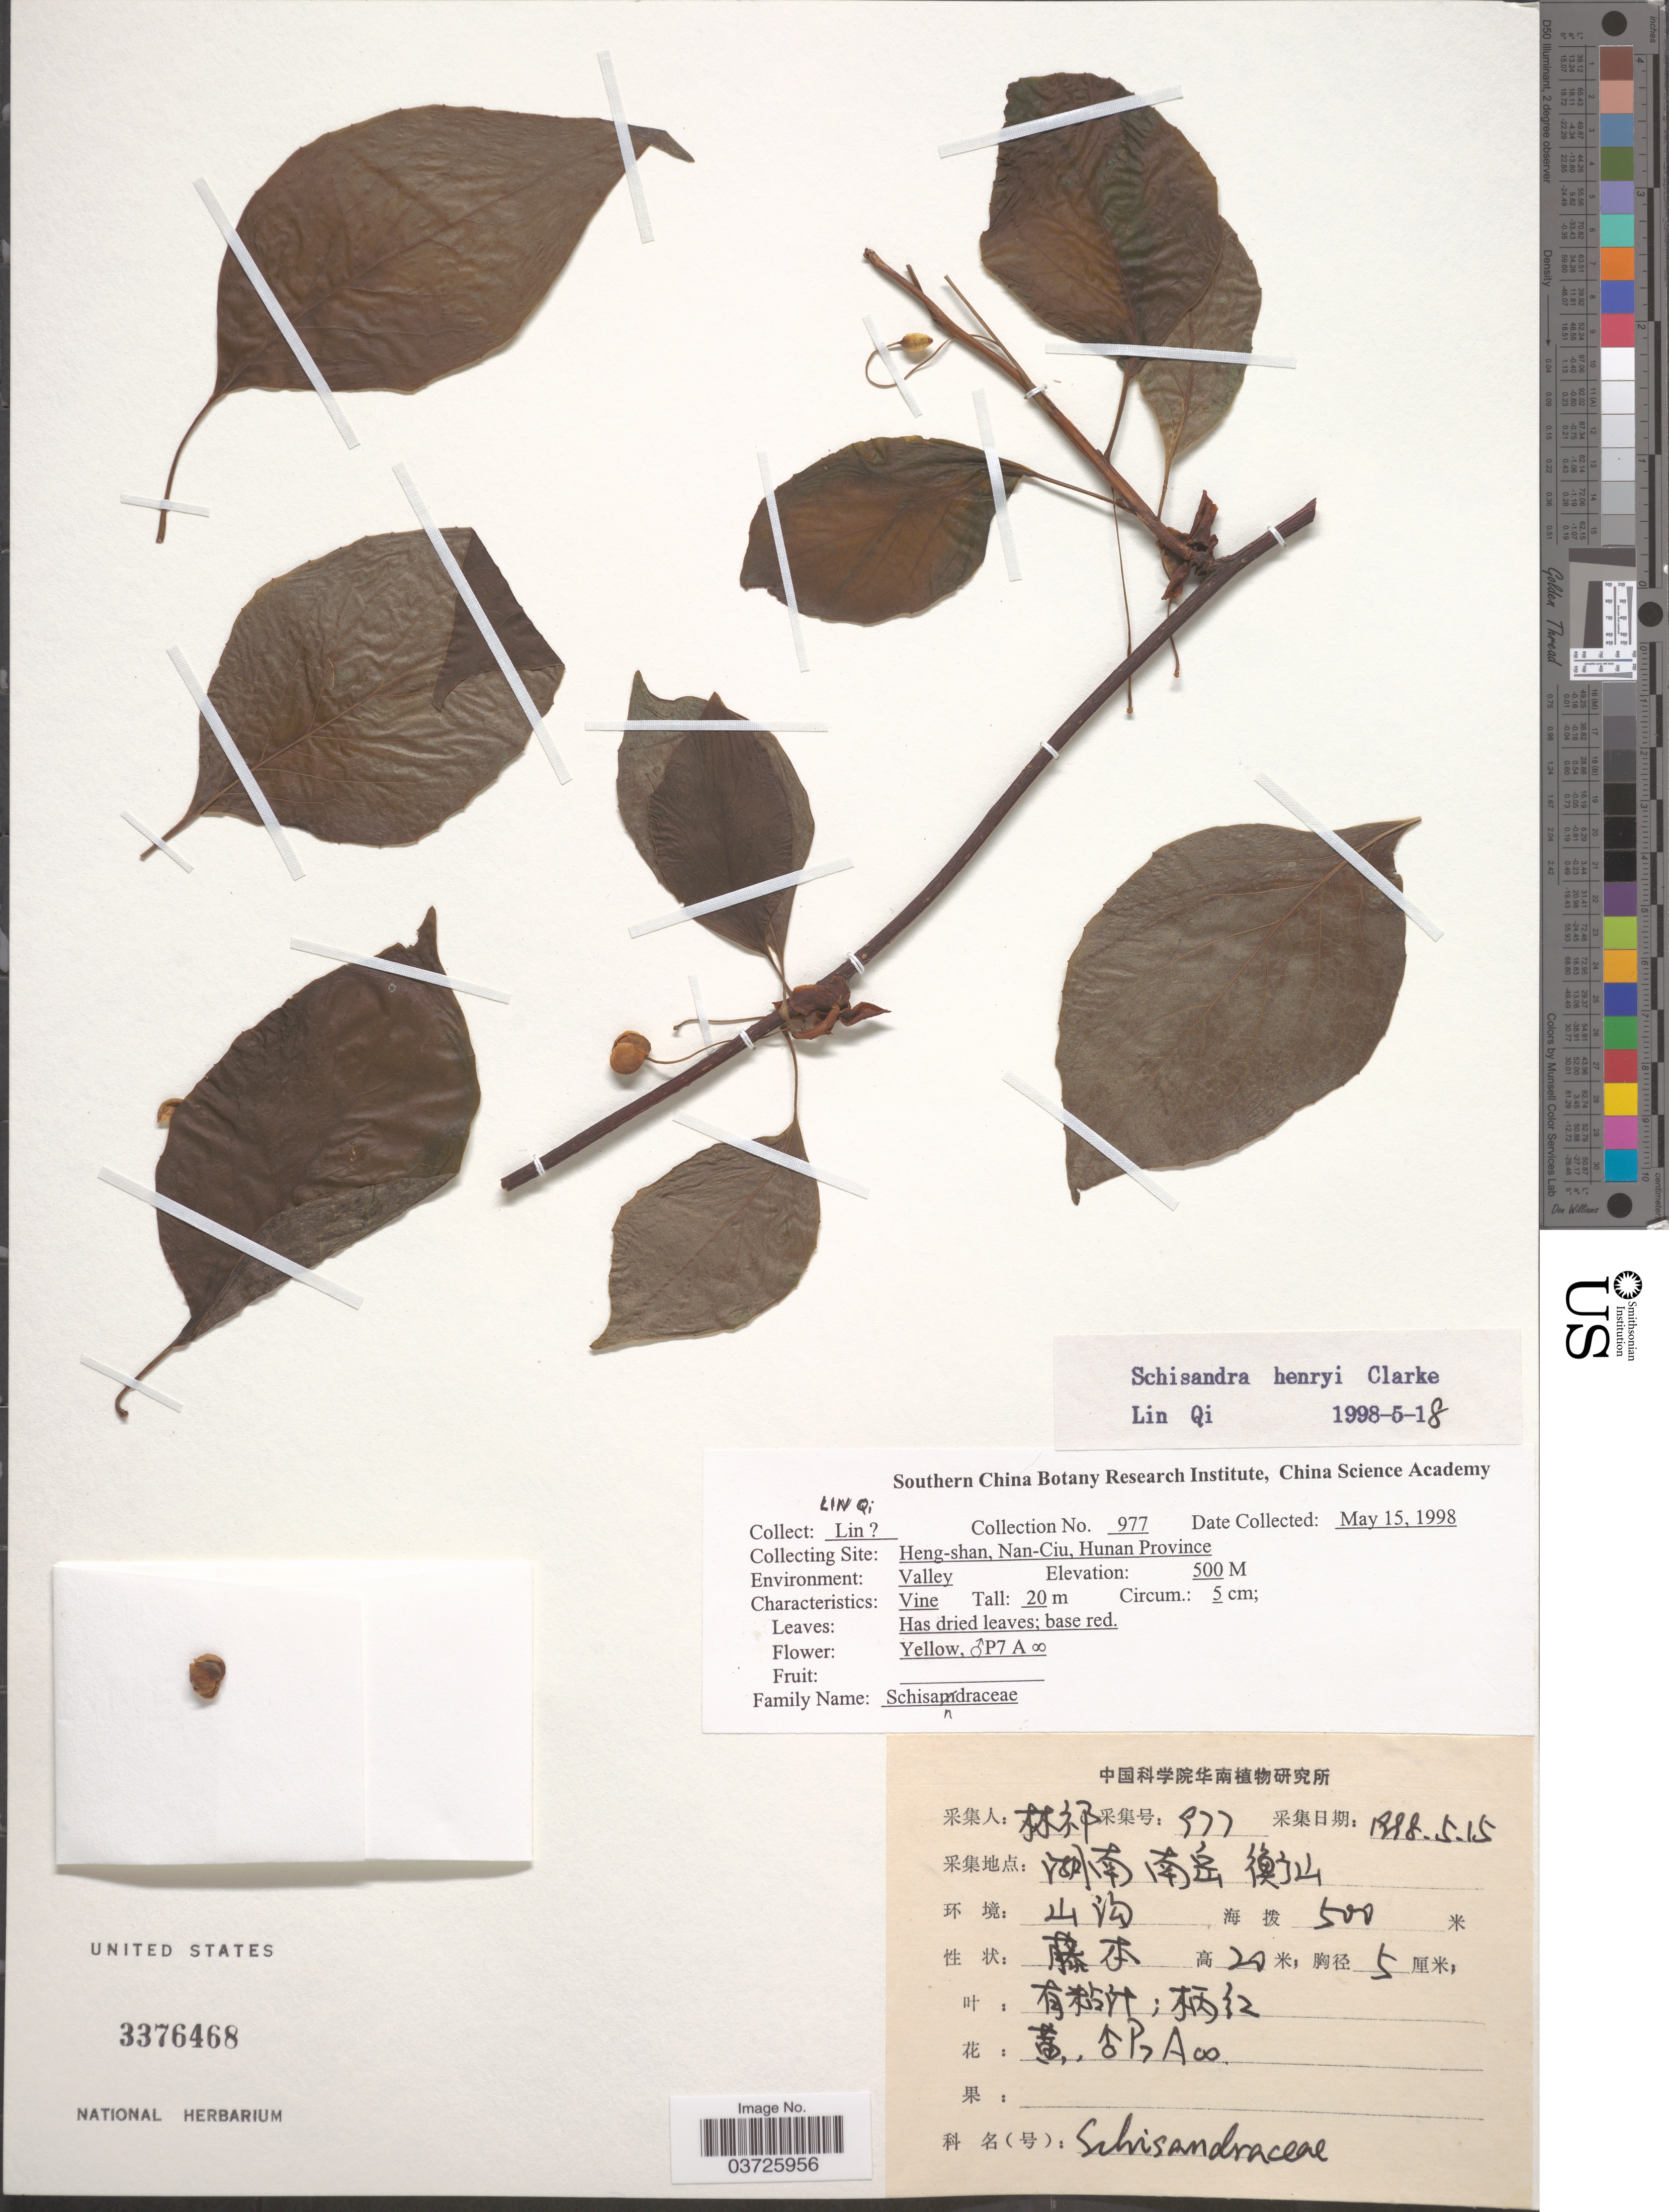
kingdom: Plantae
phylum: Tracheophyta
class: Magnoliopsida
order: Austrobaileyales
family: Schisandraceae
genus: Schisandra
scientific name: Schisandra henryi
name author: C.B. Clarke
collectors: Q. Lin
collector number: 977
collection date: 1998-05-15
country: China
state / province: Hunan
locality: Heng-shan, Nan-Ciu.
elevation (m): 500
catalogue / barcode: US 3376468